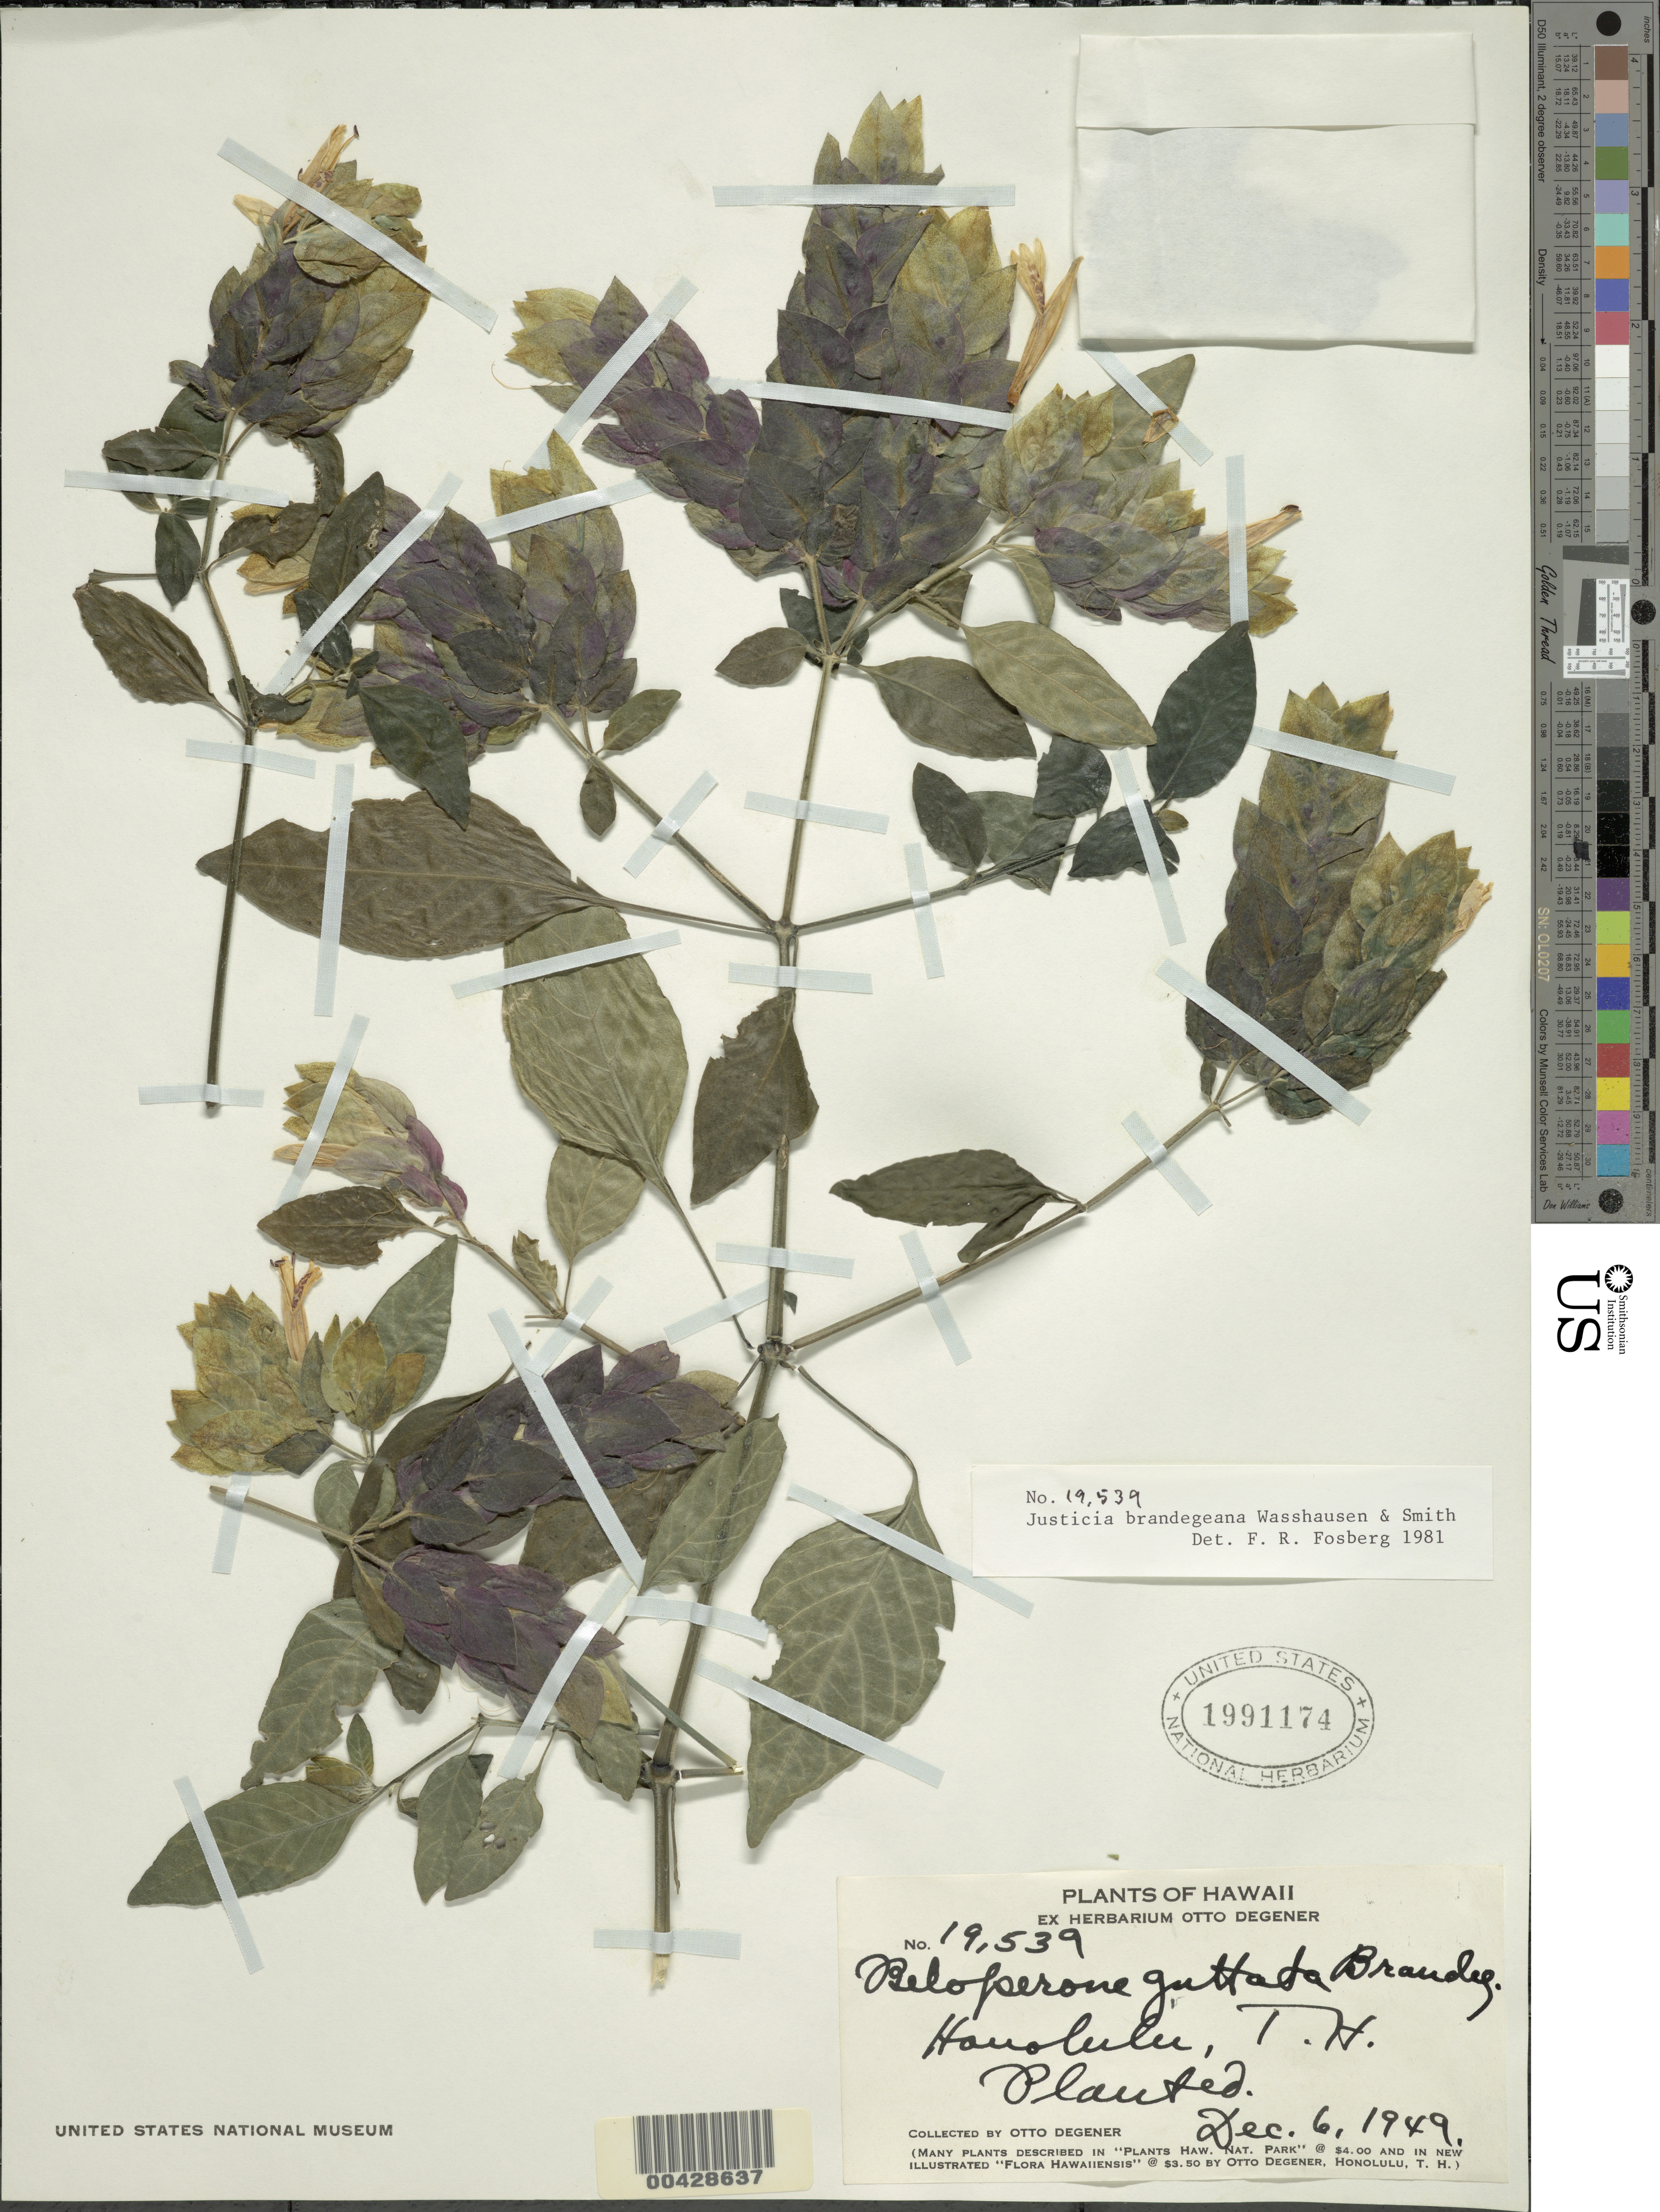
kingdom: Plantae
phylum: Tracheophyta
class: Magnoliopsida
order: Lamiales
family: Acanthaceae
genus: Justicia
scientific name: Justicia brandegeana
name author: Wassh. & L.B. Sm.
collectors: O. Degener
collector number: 19539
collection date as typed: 6 Dec 1949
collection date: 1949-12-06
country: United States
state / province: Hawaii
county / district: Honolulu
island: Oahu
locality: Honolulu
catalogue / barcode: US 1991174